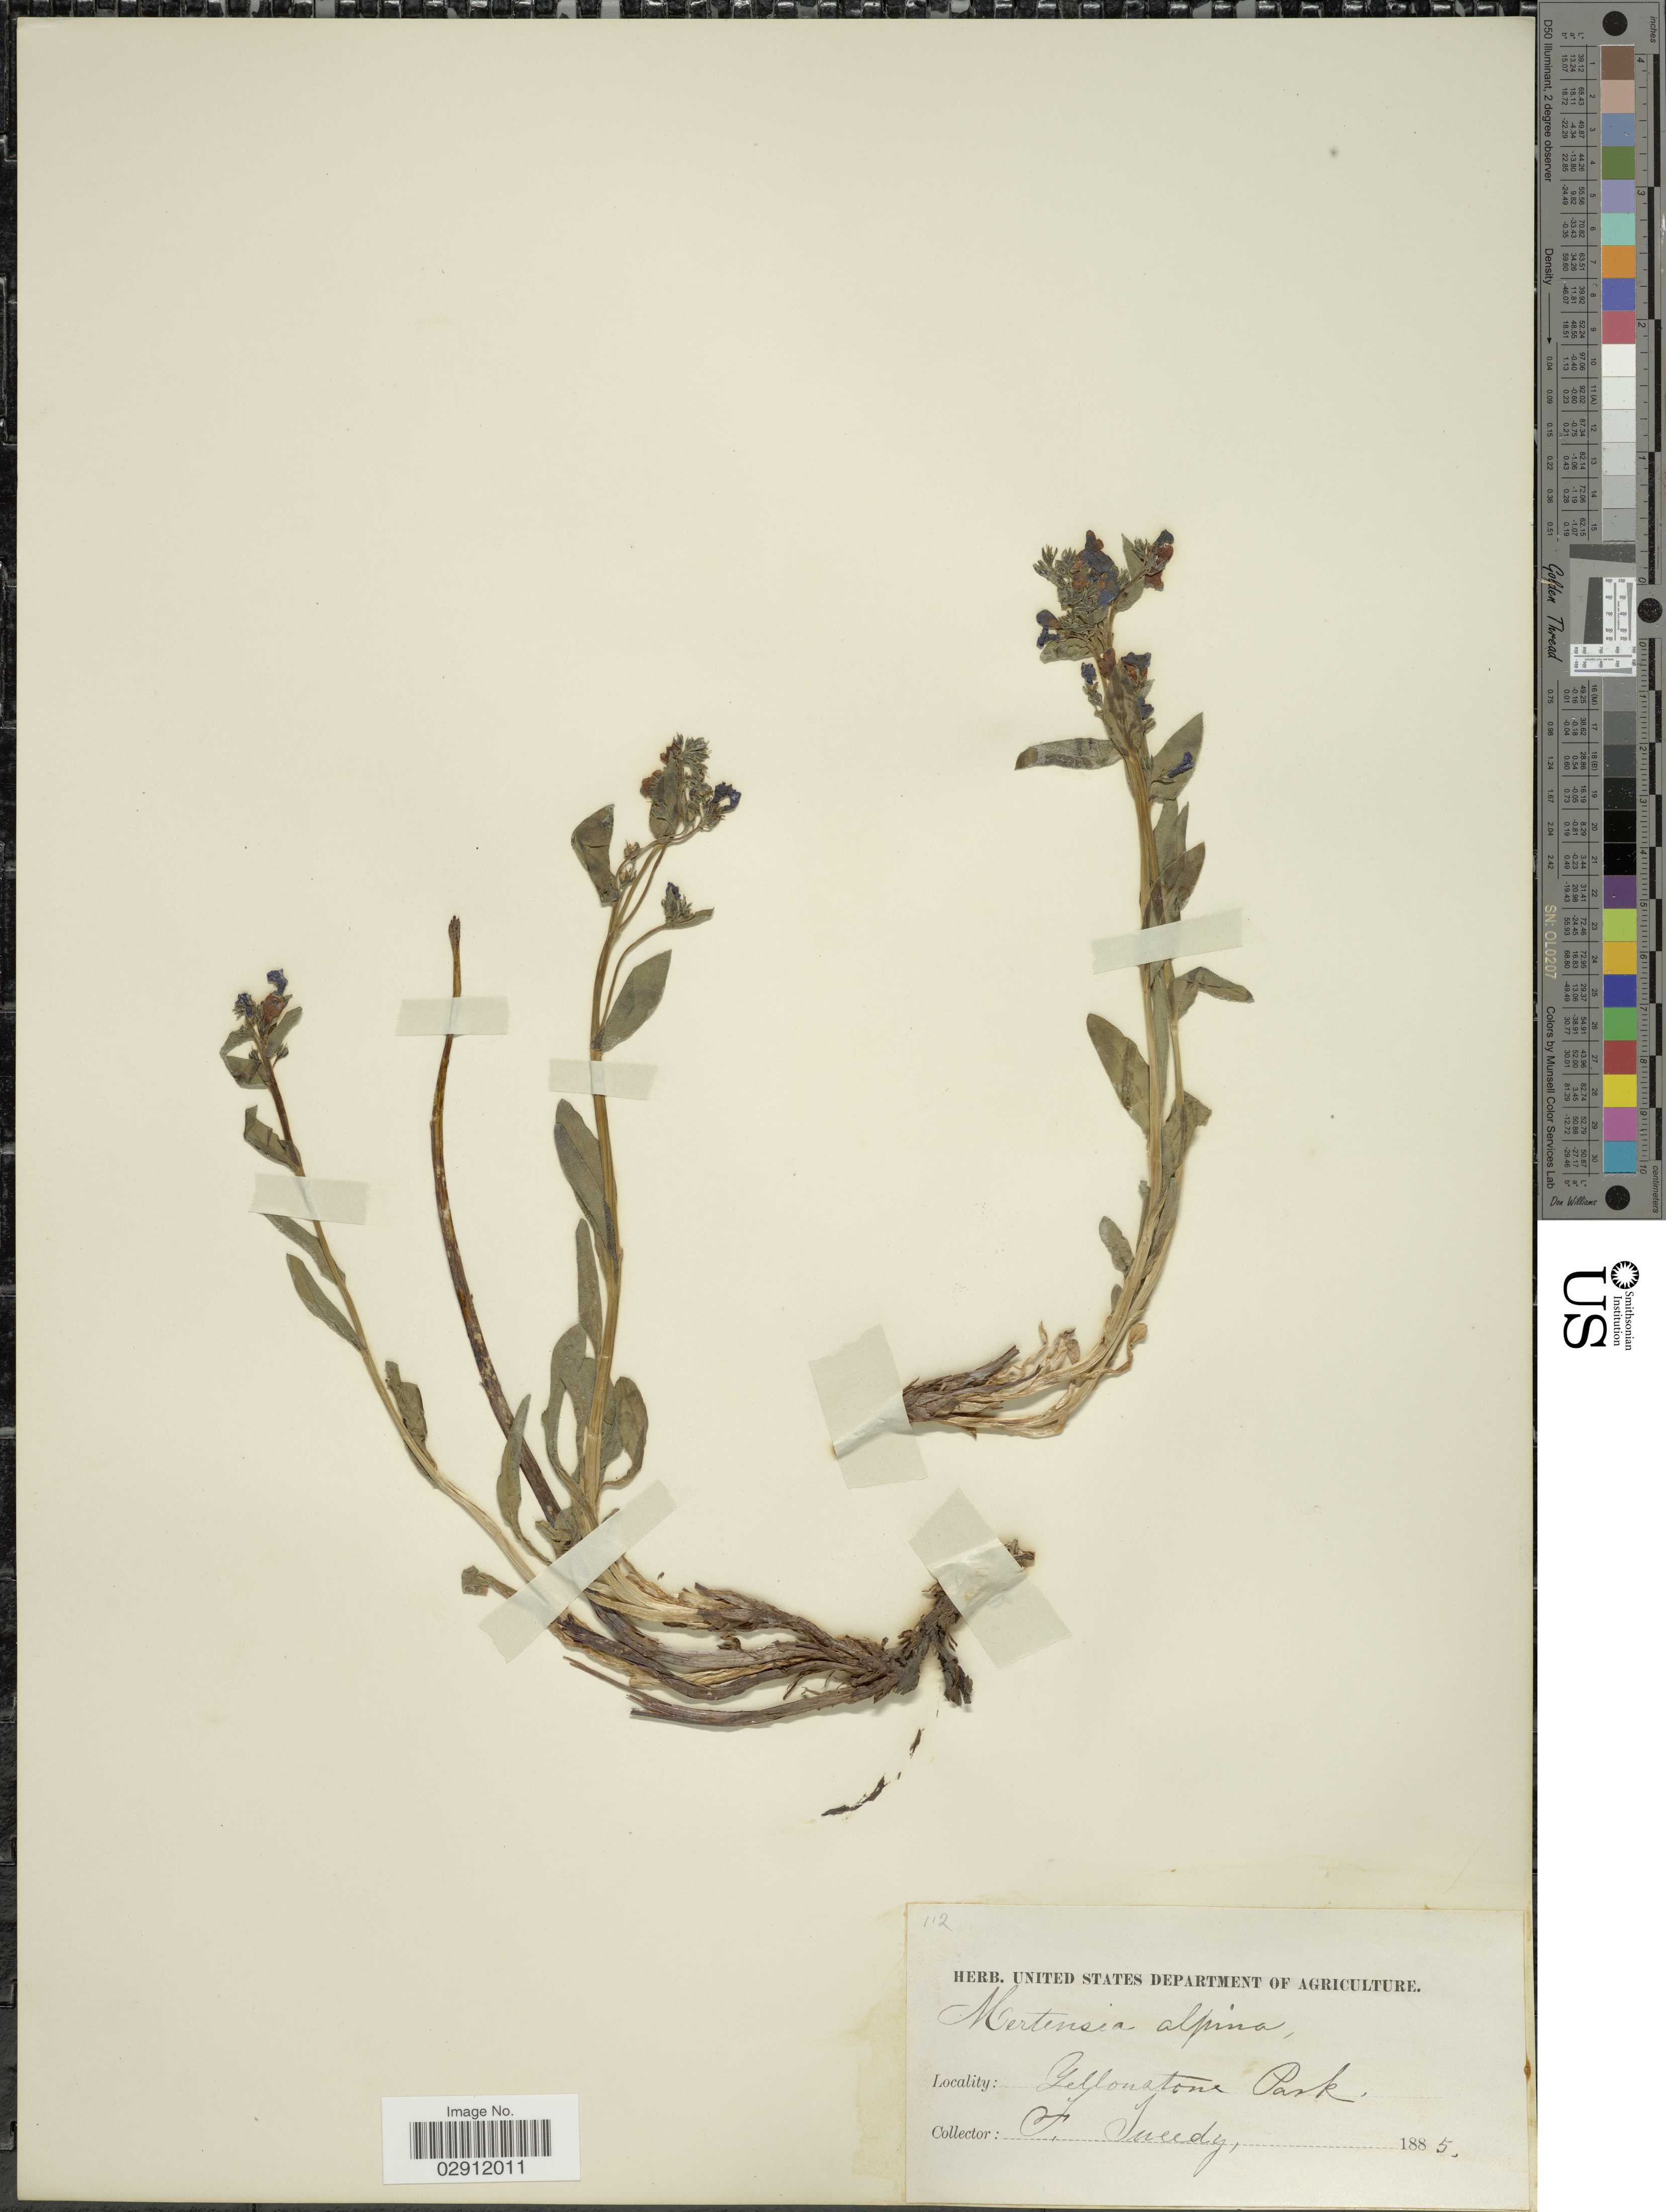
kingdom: Plantae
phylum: Tracheophyta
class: Magnoliopsida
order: Boraginales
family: Boraginaceae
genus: Mertensia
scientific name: Mertensia alpina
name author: (Torr.) G. Don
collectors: F. Tweedy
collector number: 112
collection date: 1885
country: United States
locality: Yellowstone Park.